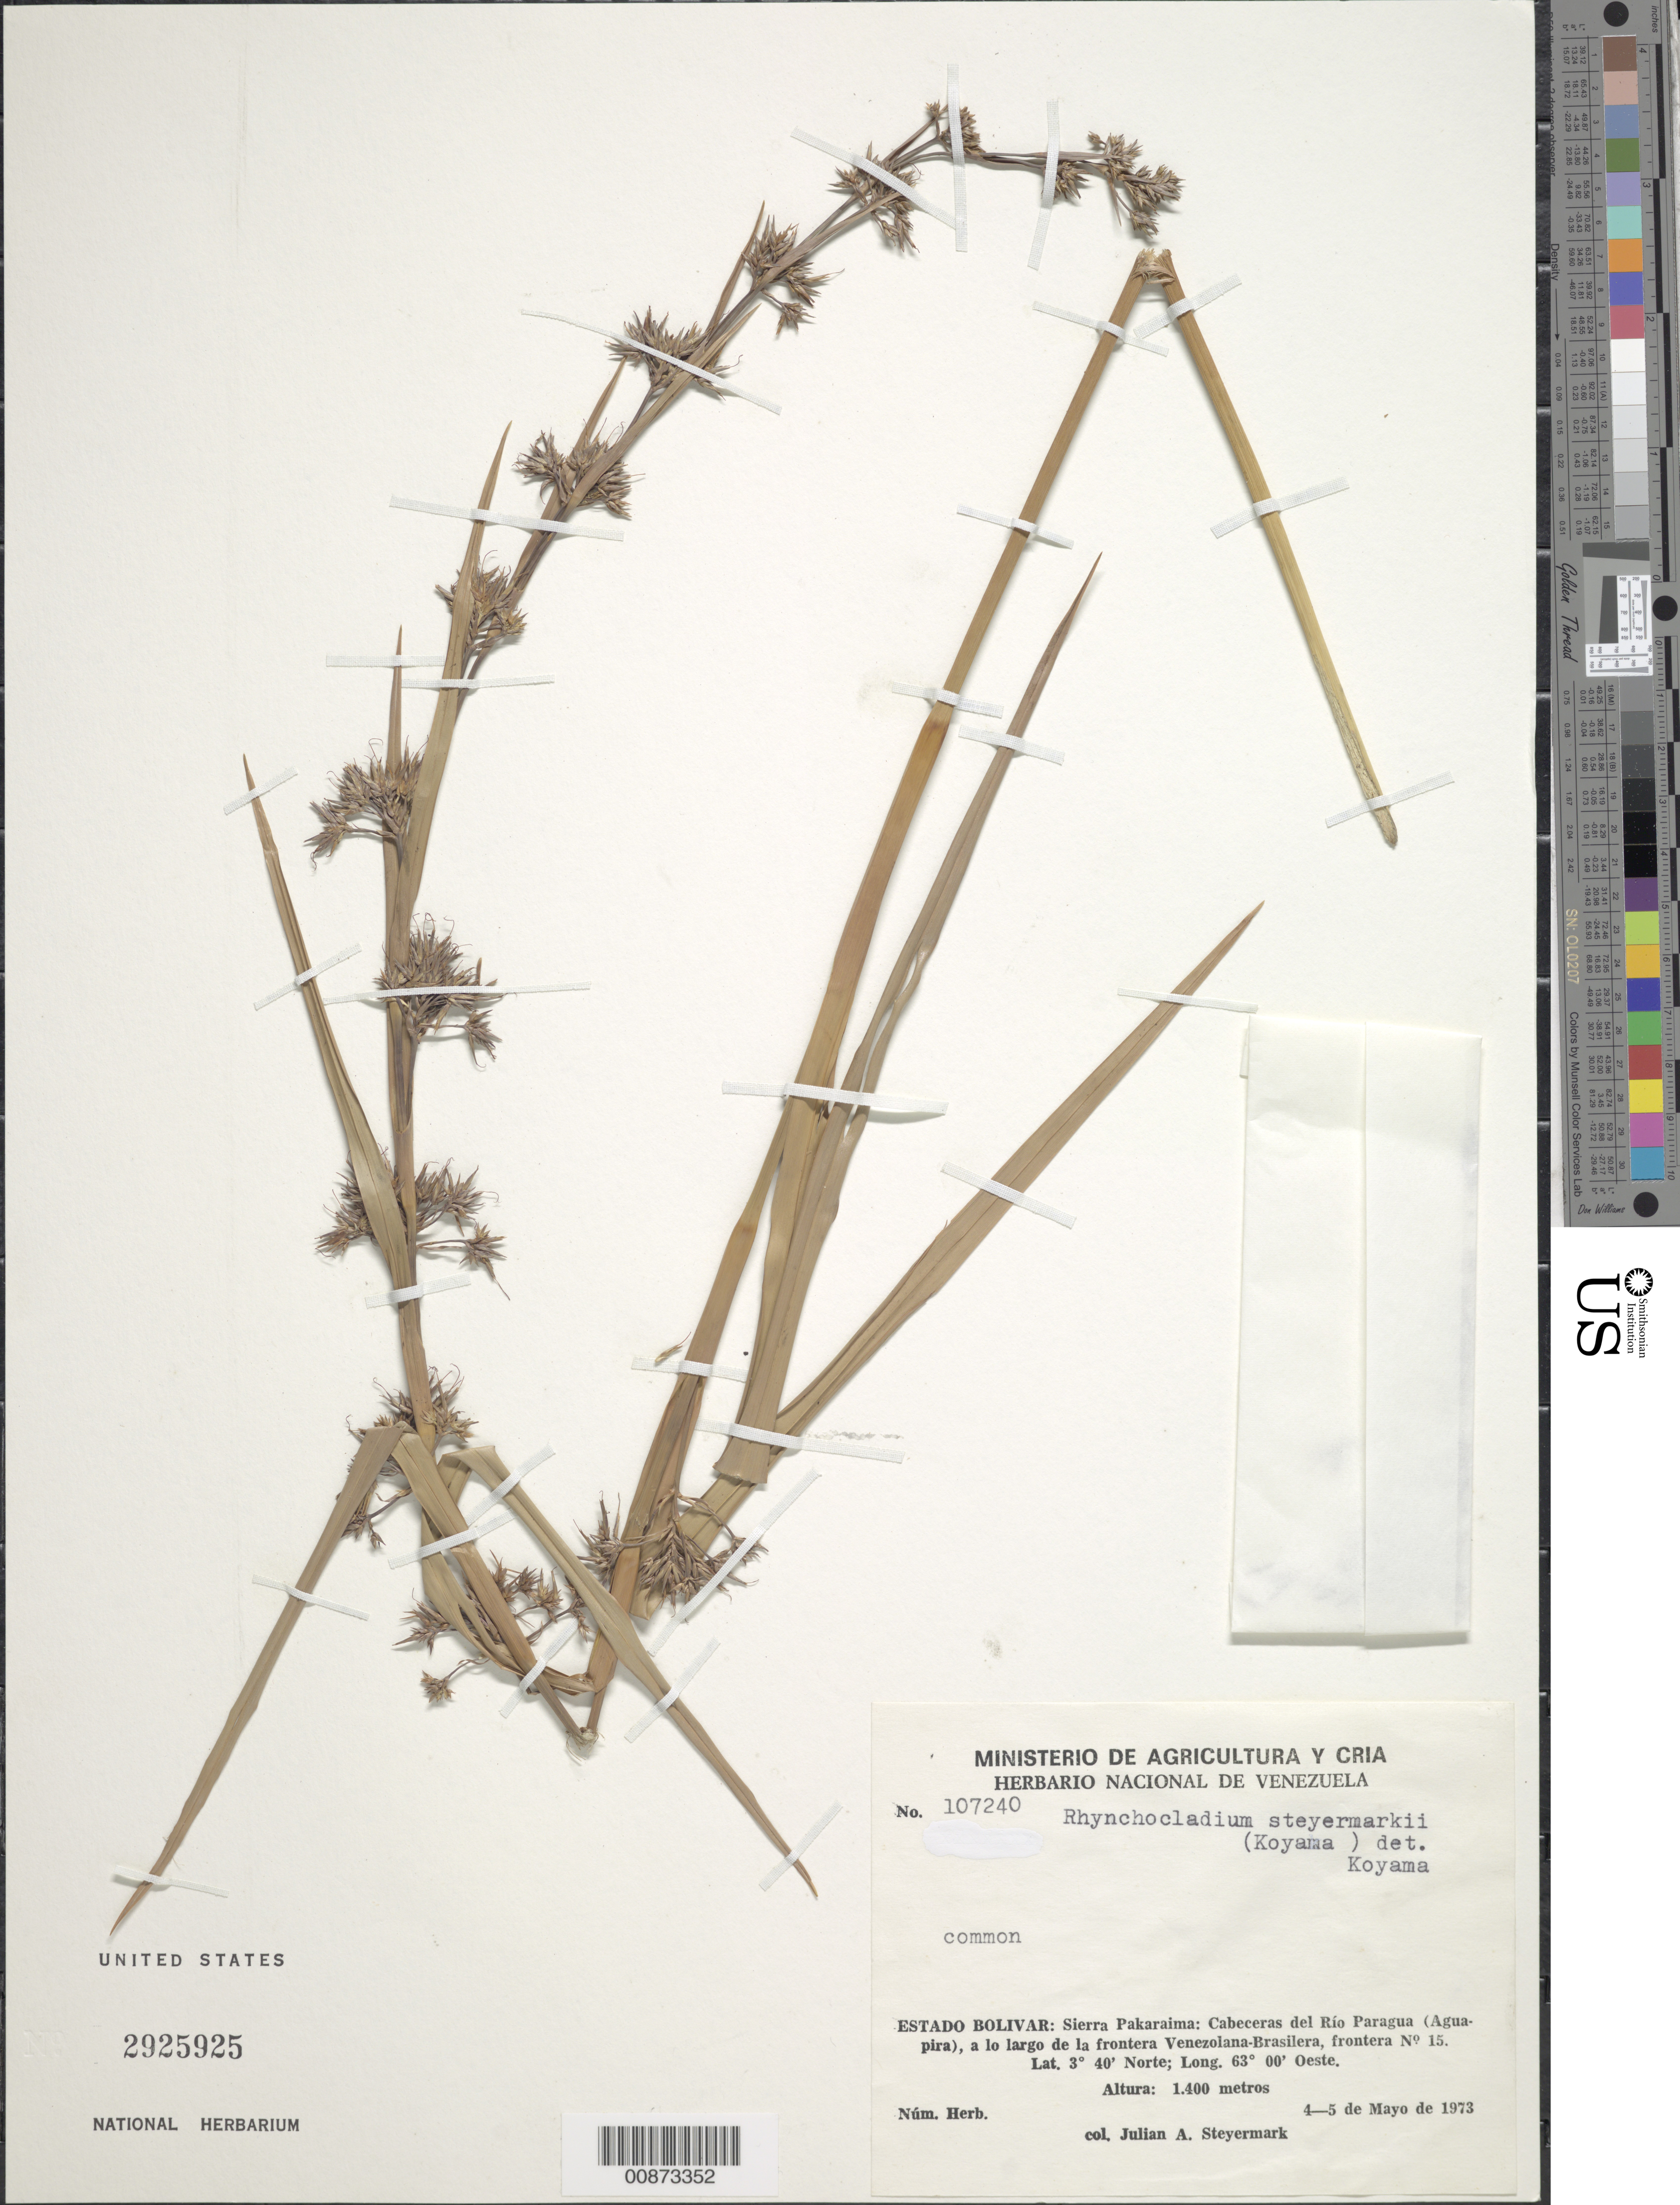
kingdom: Plantae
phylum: Tracheophyta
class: Liliopsida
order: Poales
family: Cyperaceae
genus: Rhynchocladium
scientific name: Rhynchocladium steyermarkii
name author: (T. Koyama) T. Koyama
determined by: Koyama, Tetsuo M.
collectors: J. Steyermark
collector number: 107240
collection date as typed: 4-May-73 to 5-May-73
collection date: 1973-05-04/1973-05-05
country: Venezuela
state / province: Bolívar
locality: Sierra Pakaraima: cabeceras del Río Paragua (Aguapira), a lo largo de la frontera Venezolana - Brasilera, frontera no. 15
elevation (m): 1400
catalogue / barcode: US 2925925